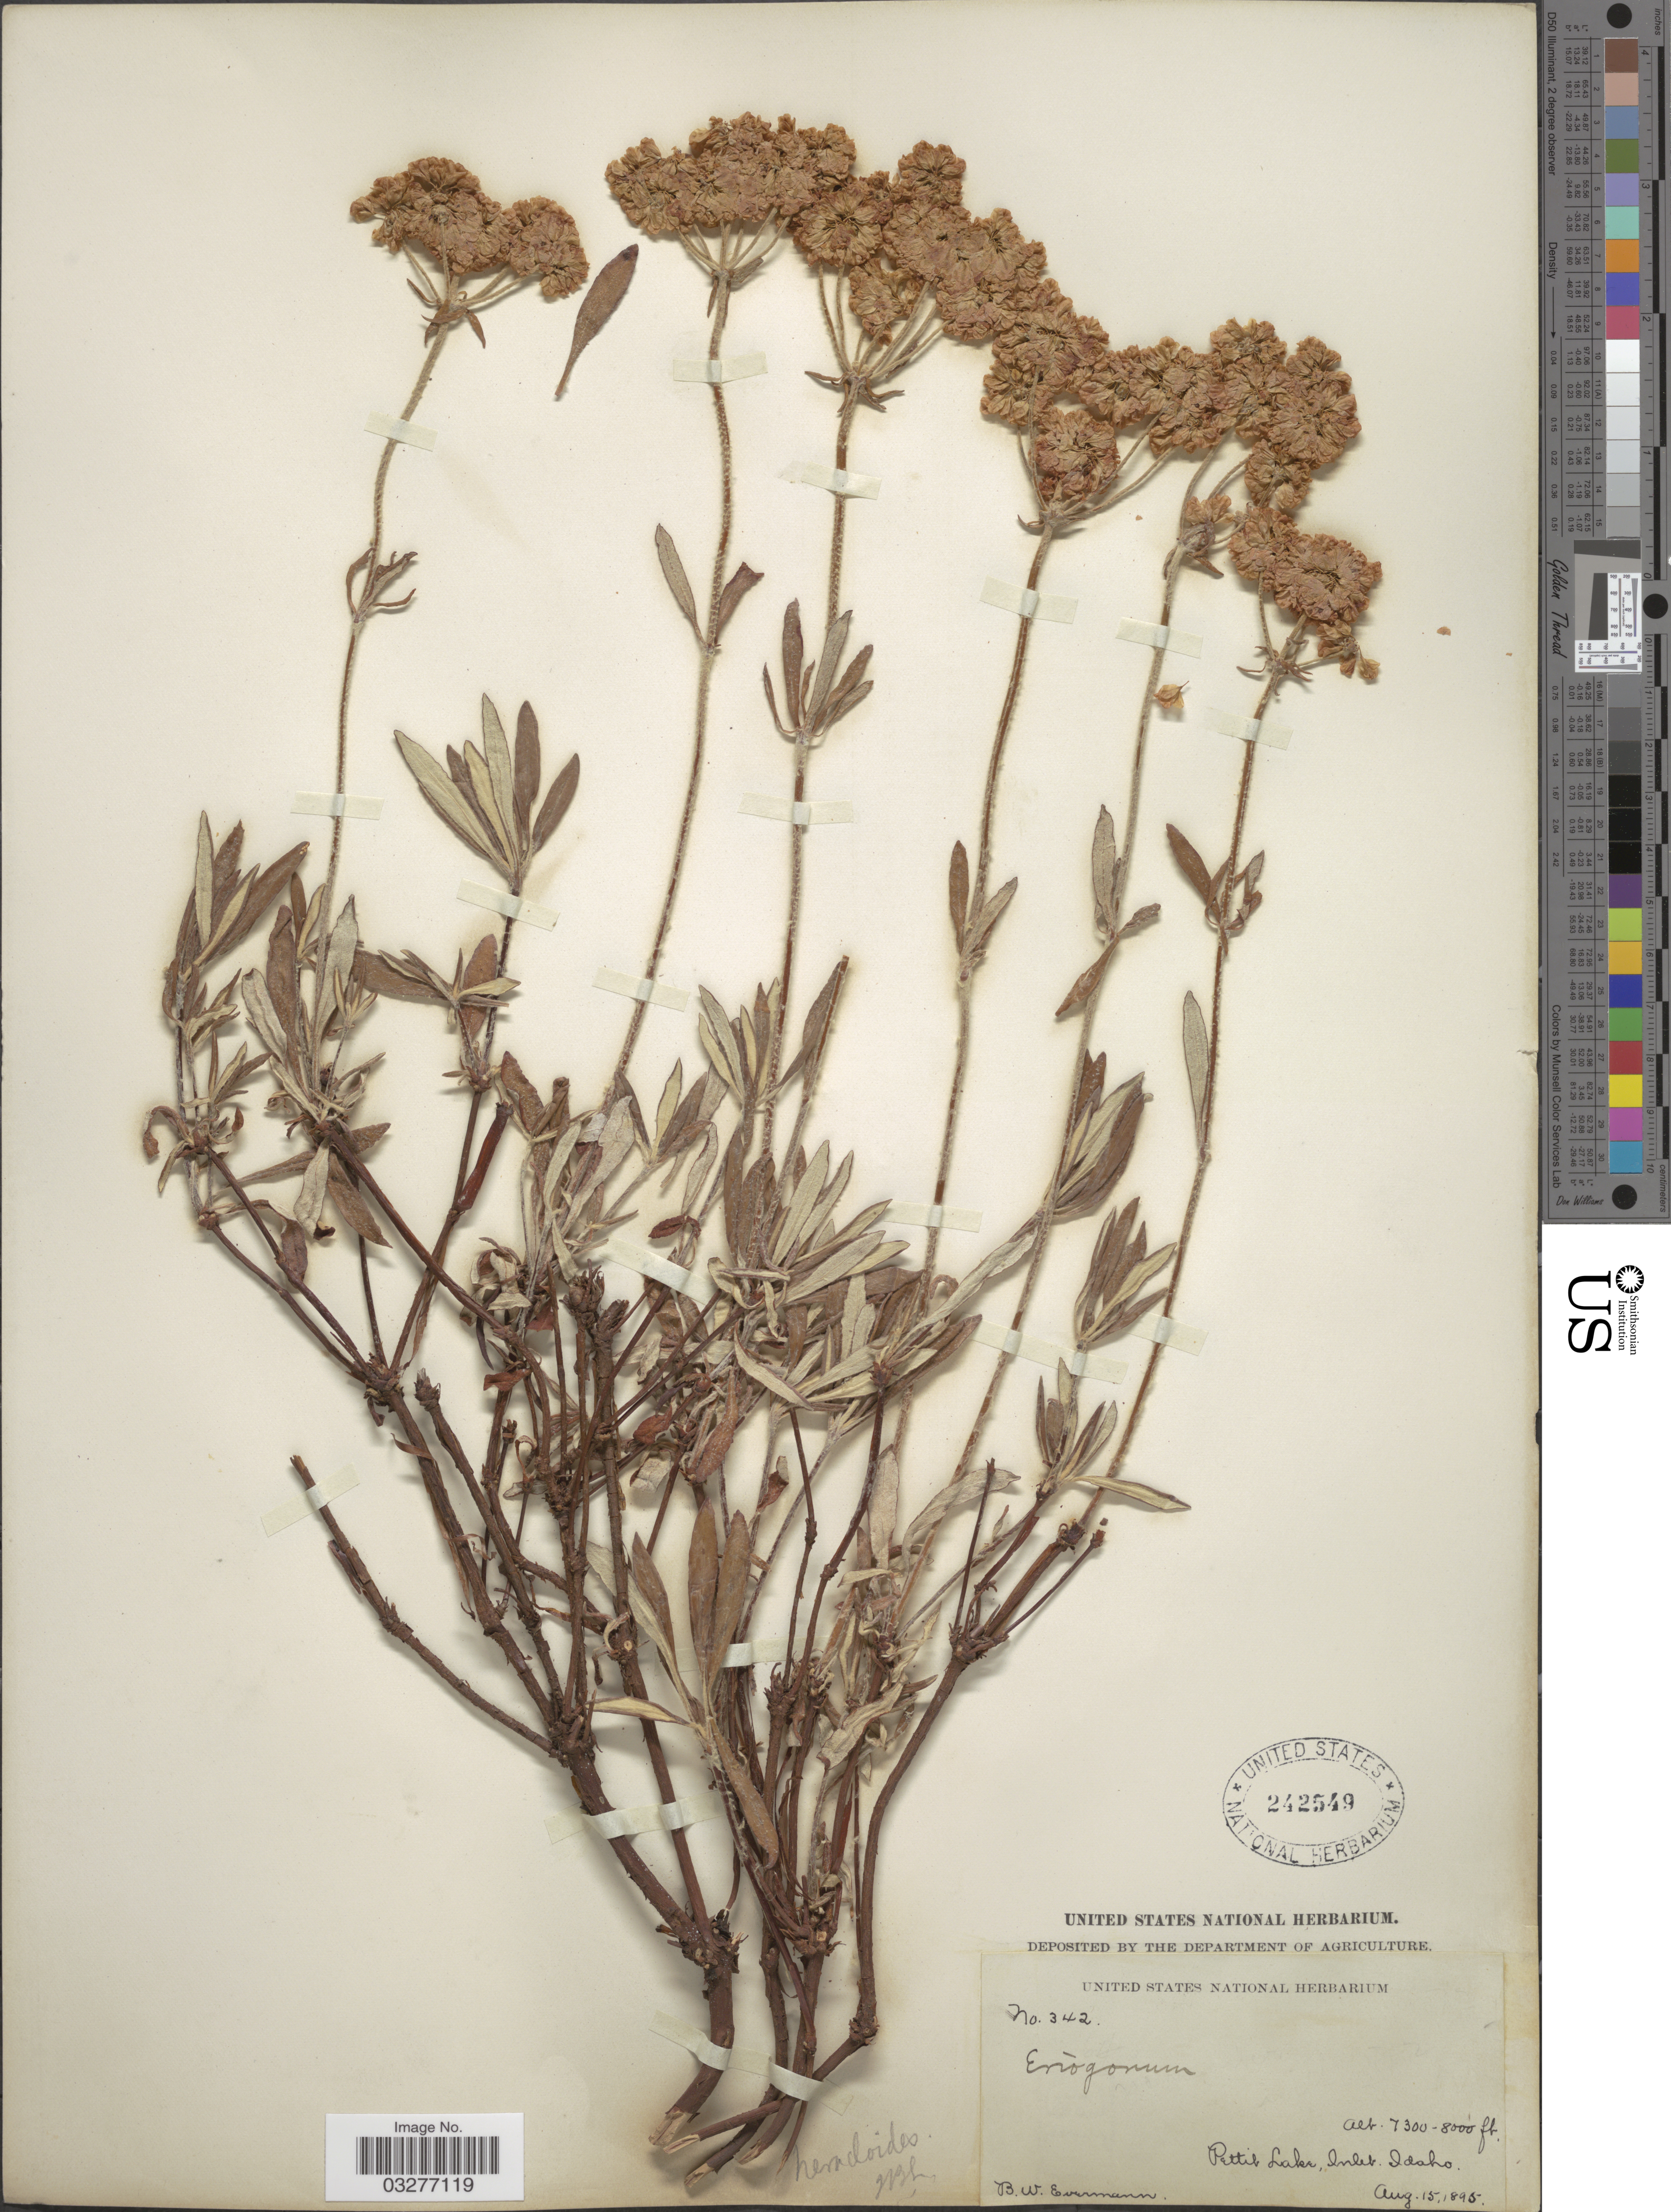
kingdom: Plantae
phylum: Tracheophyta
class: Magnoliopsida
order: Caryophyllales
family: Polygonaceae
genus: Eriogonum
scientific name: Eriogonum heracleoides var. heracleoides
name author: Nutt.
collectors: B. W. Evermann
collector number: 342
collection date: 1895-08-15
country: United States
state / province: Idaho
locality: Pettit Lake, Inlet.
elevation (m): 2225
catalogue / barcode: US 242549